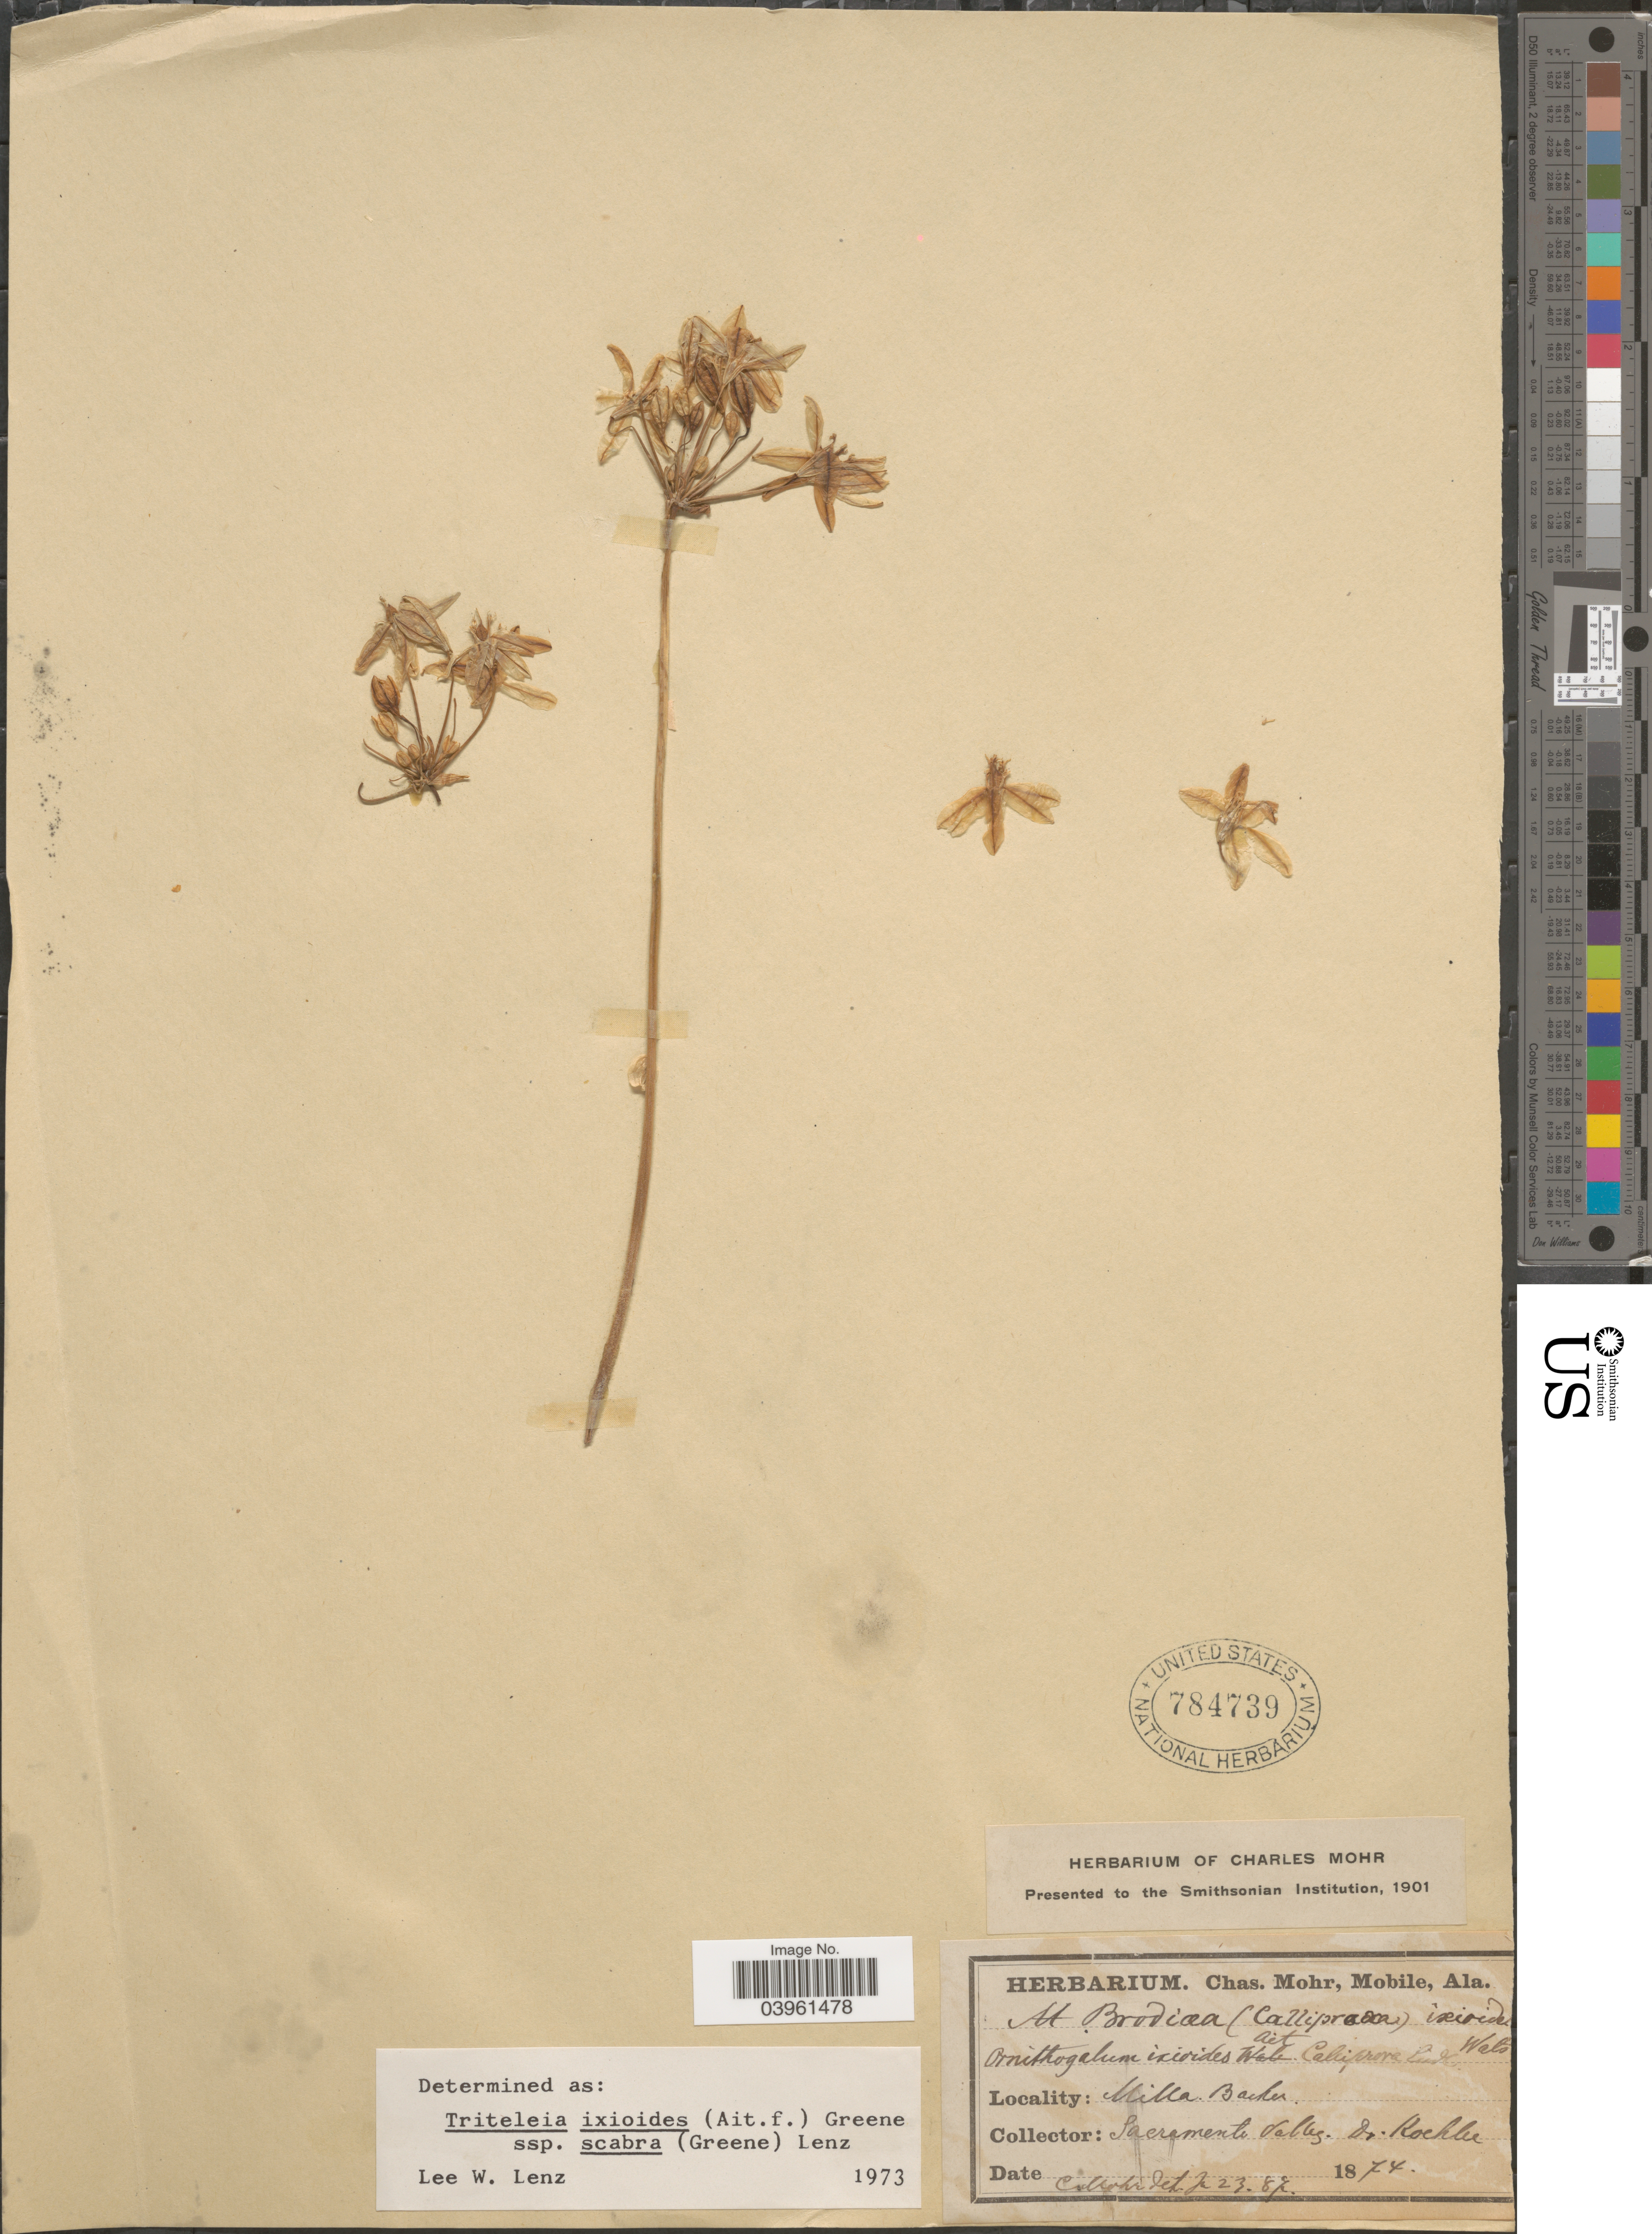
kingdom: Plantae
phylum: Tracheophyta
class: Liliopsida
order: Asparagales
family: Asparagaceae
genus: Triteleia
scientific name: Triteleia ixioides subsp. scabra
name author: (R. Br.) Greene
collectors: -. Koehler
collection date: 1874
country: United States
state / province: Alabama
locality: Villa Backer. Sacramento Valley.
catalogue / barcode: US 784739